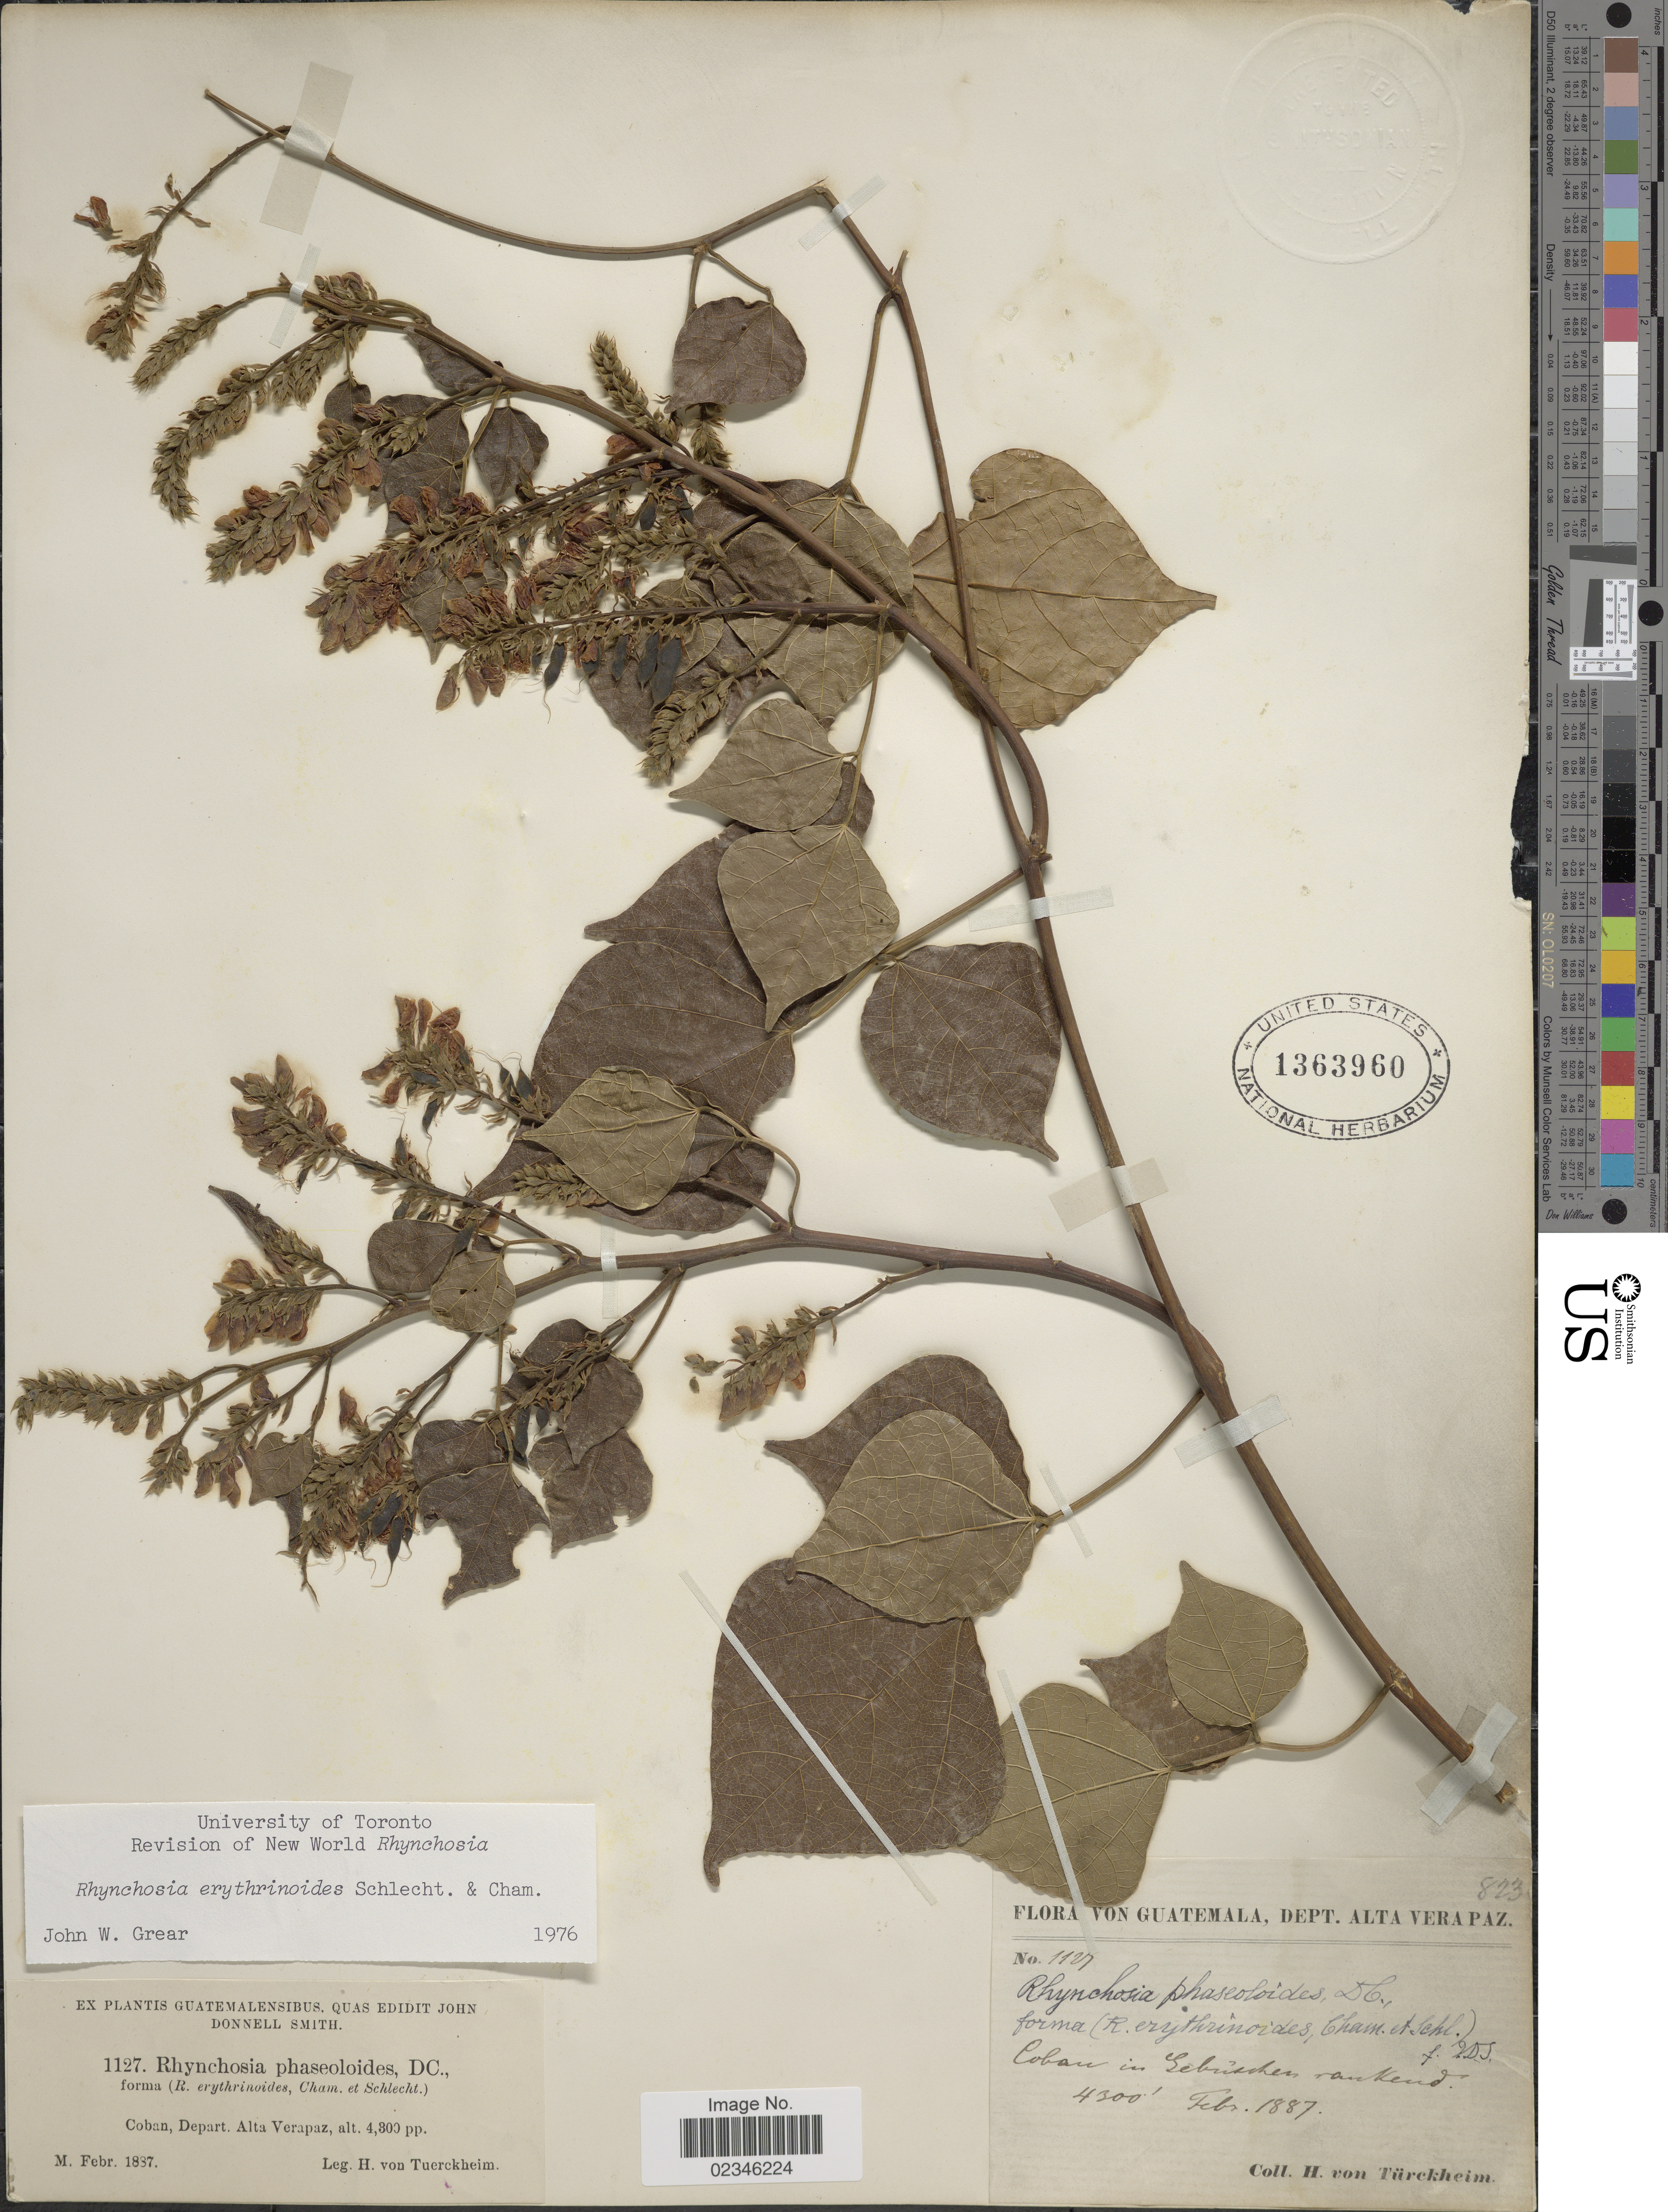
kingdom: Plantae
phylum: Tracheophyta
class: Magnoliopsida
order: Fabales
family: Fabaceae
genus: Rhynchosia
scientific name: Rhynchosia erythrinoides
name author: Schltdl. & Cham.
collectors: H. von Türckheim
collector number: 1127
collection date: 1887-02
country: Guatemala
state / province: Alta Verapaz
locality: Coban, Depart. Alta Verapaz.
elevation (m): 1311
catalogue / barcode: US 1363960